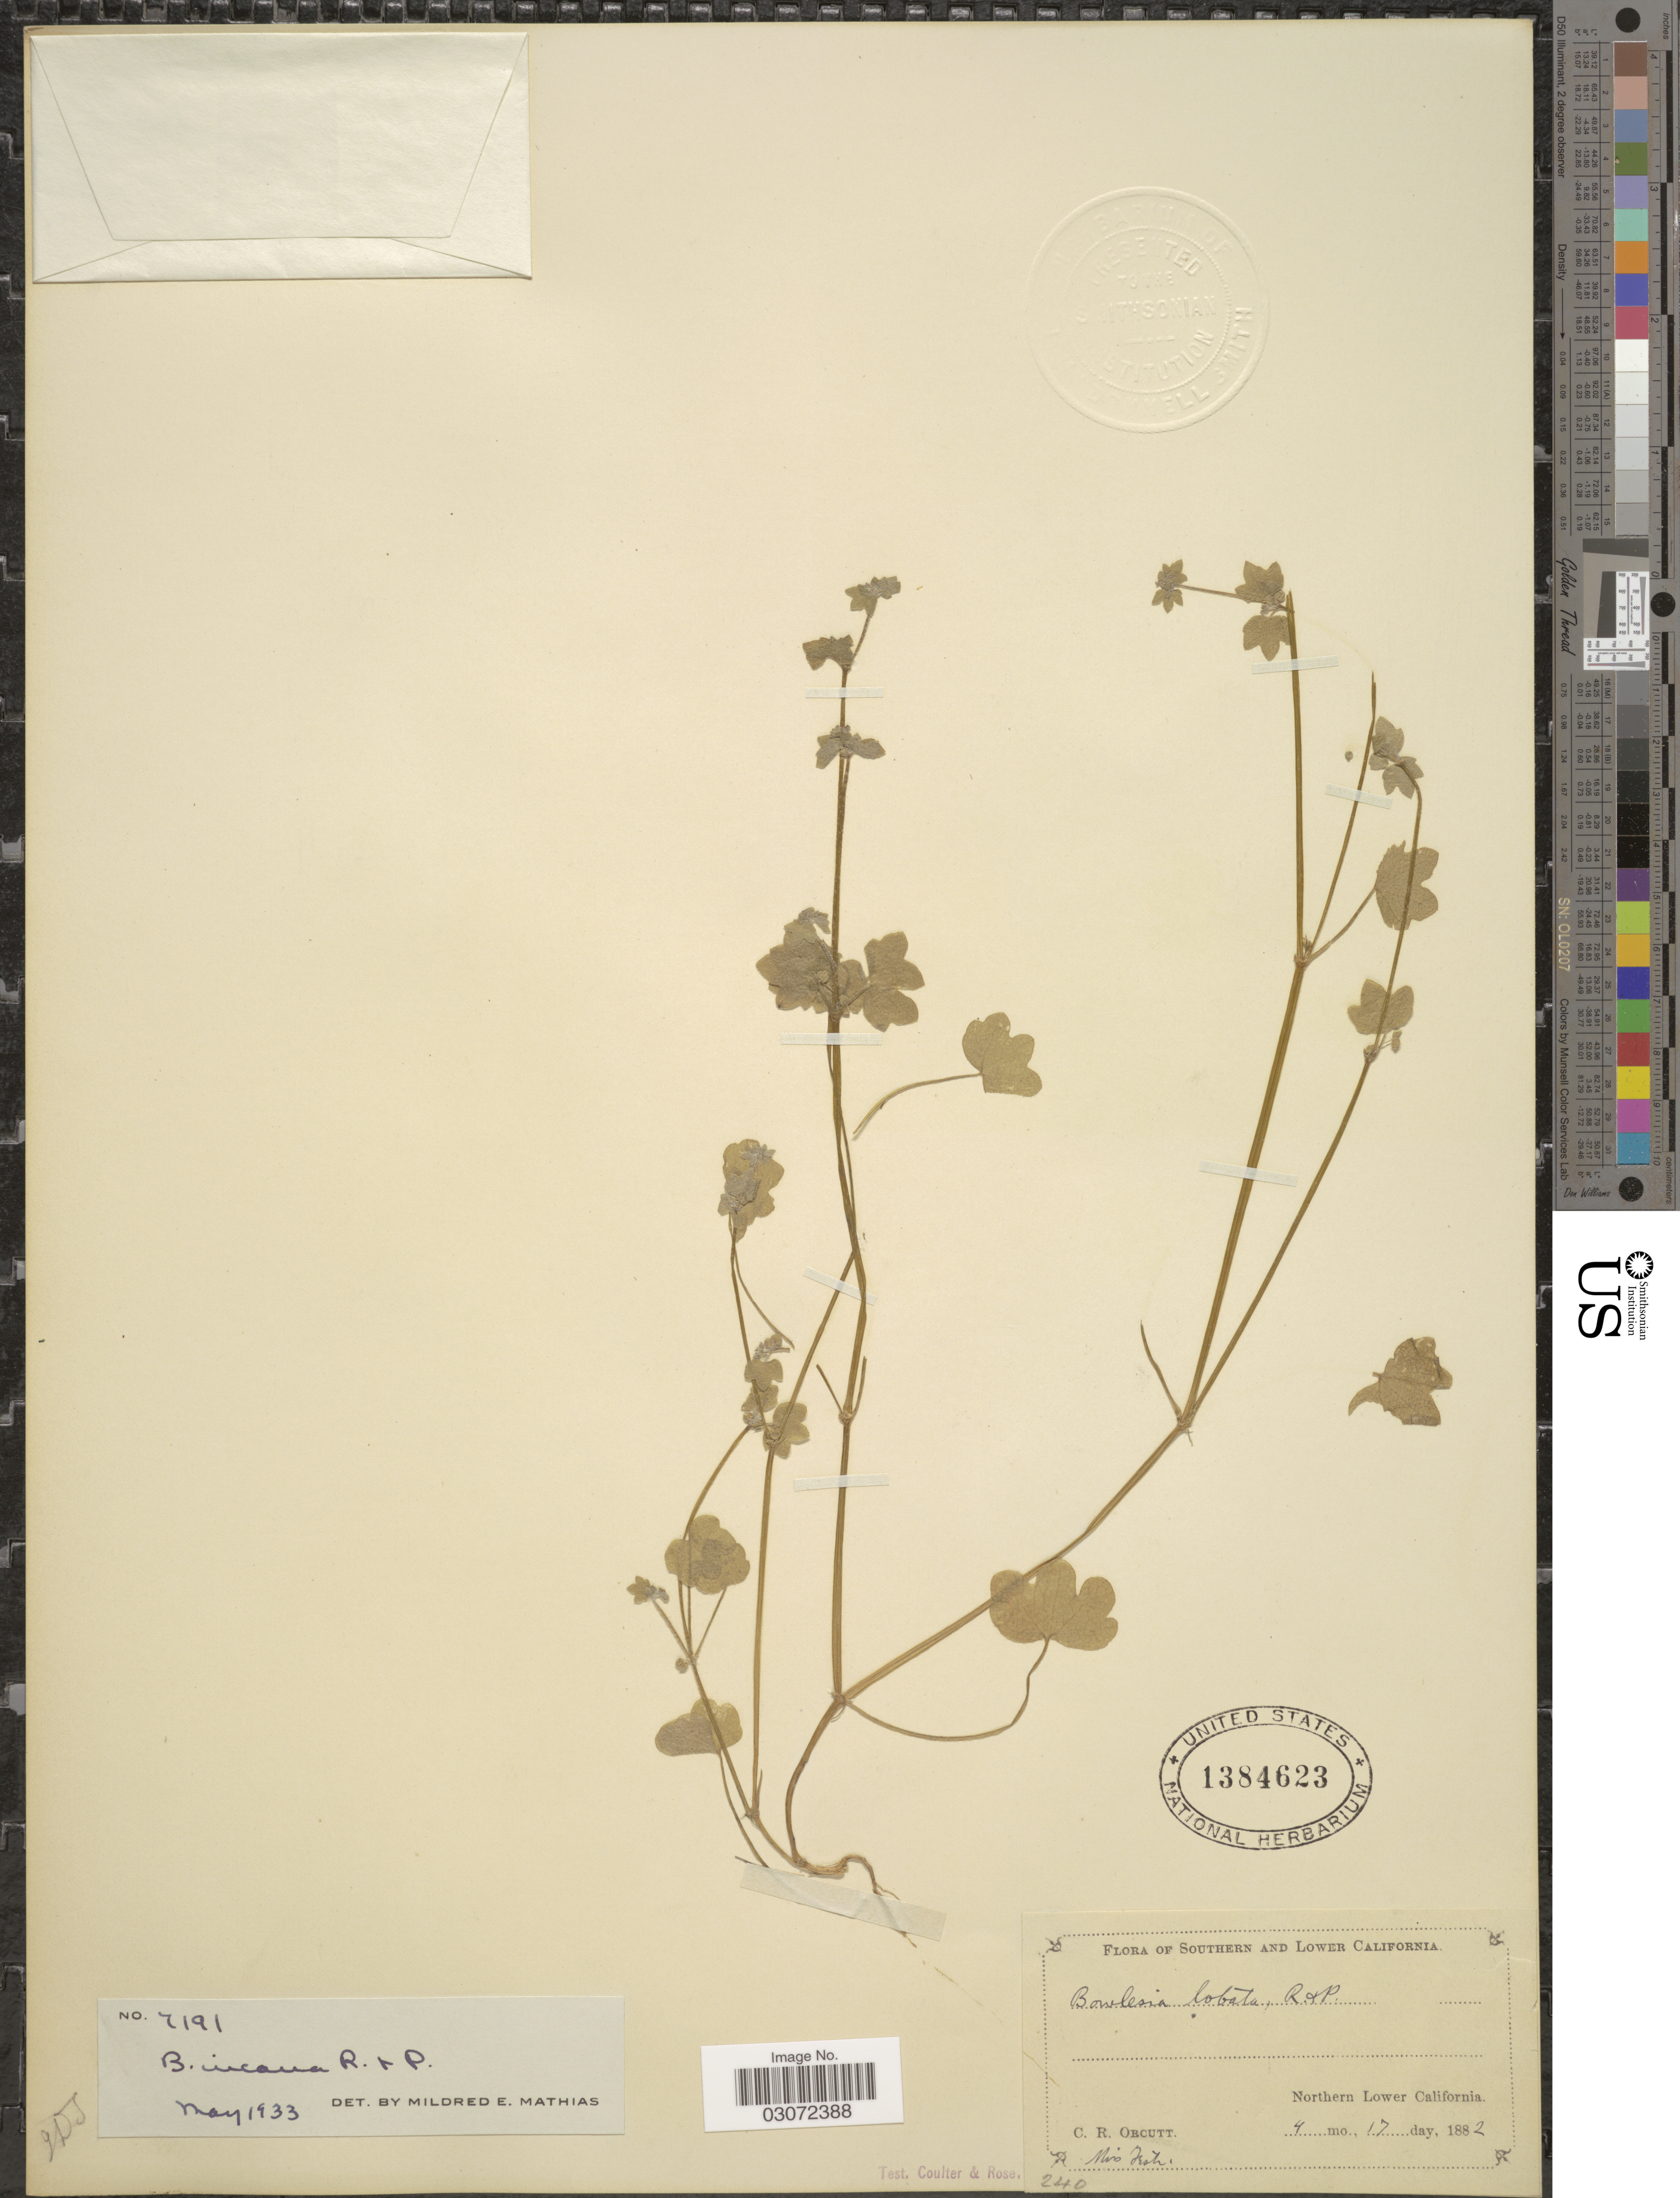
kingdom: Plantae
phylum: Tracheophyta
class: Magnoliopsida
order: Apiales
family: Apiaceae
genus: Bowlesia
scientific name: Bowlesia incana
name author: Ruiz & Pav.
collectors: C. R. Orcutt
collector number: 240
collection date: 1882-04-17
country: Mexico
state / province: Baja California Norte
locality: Northern Lower California.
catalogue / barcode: US 1384623